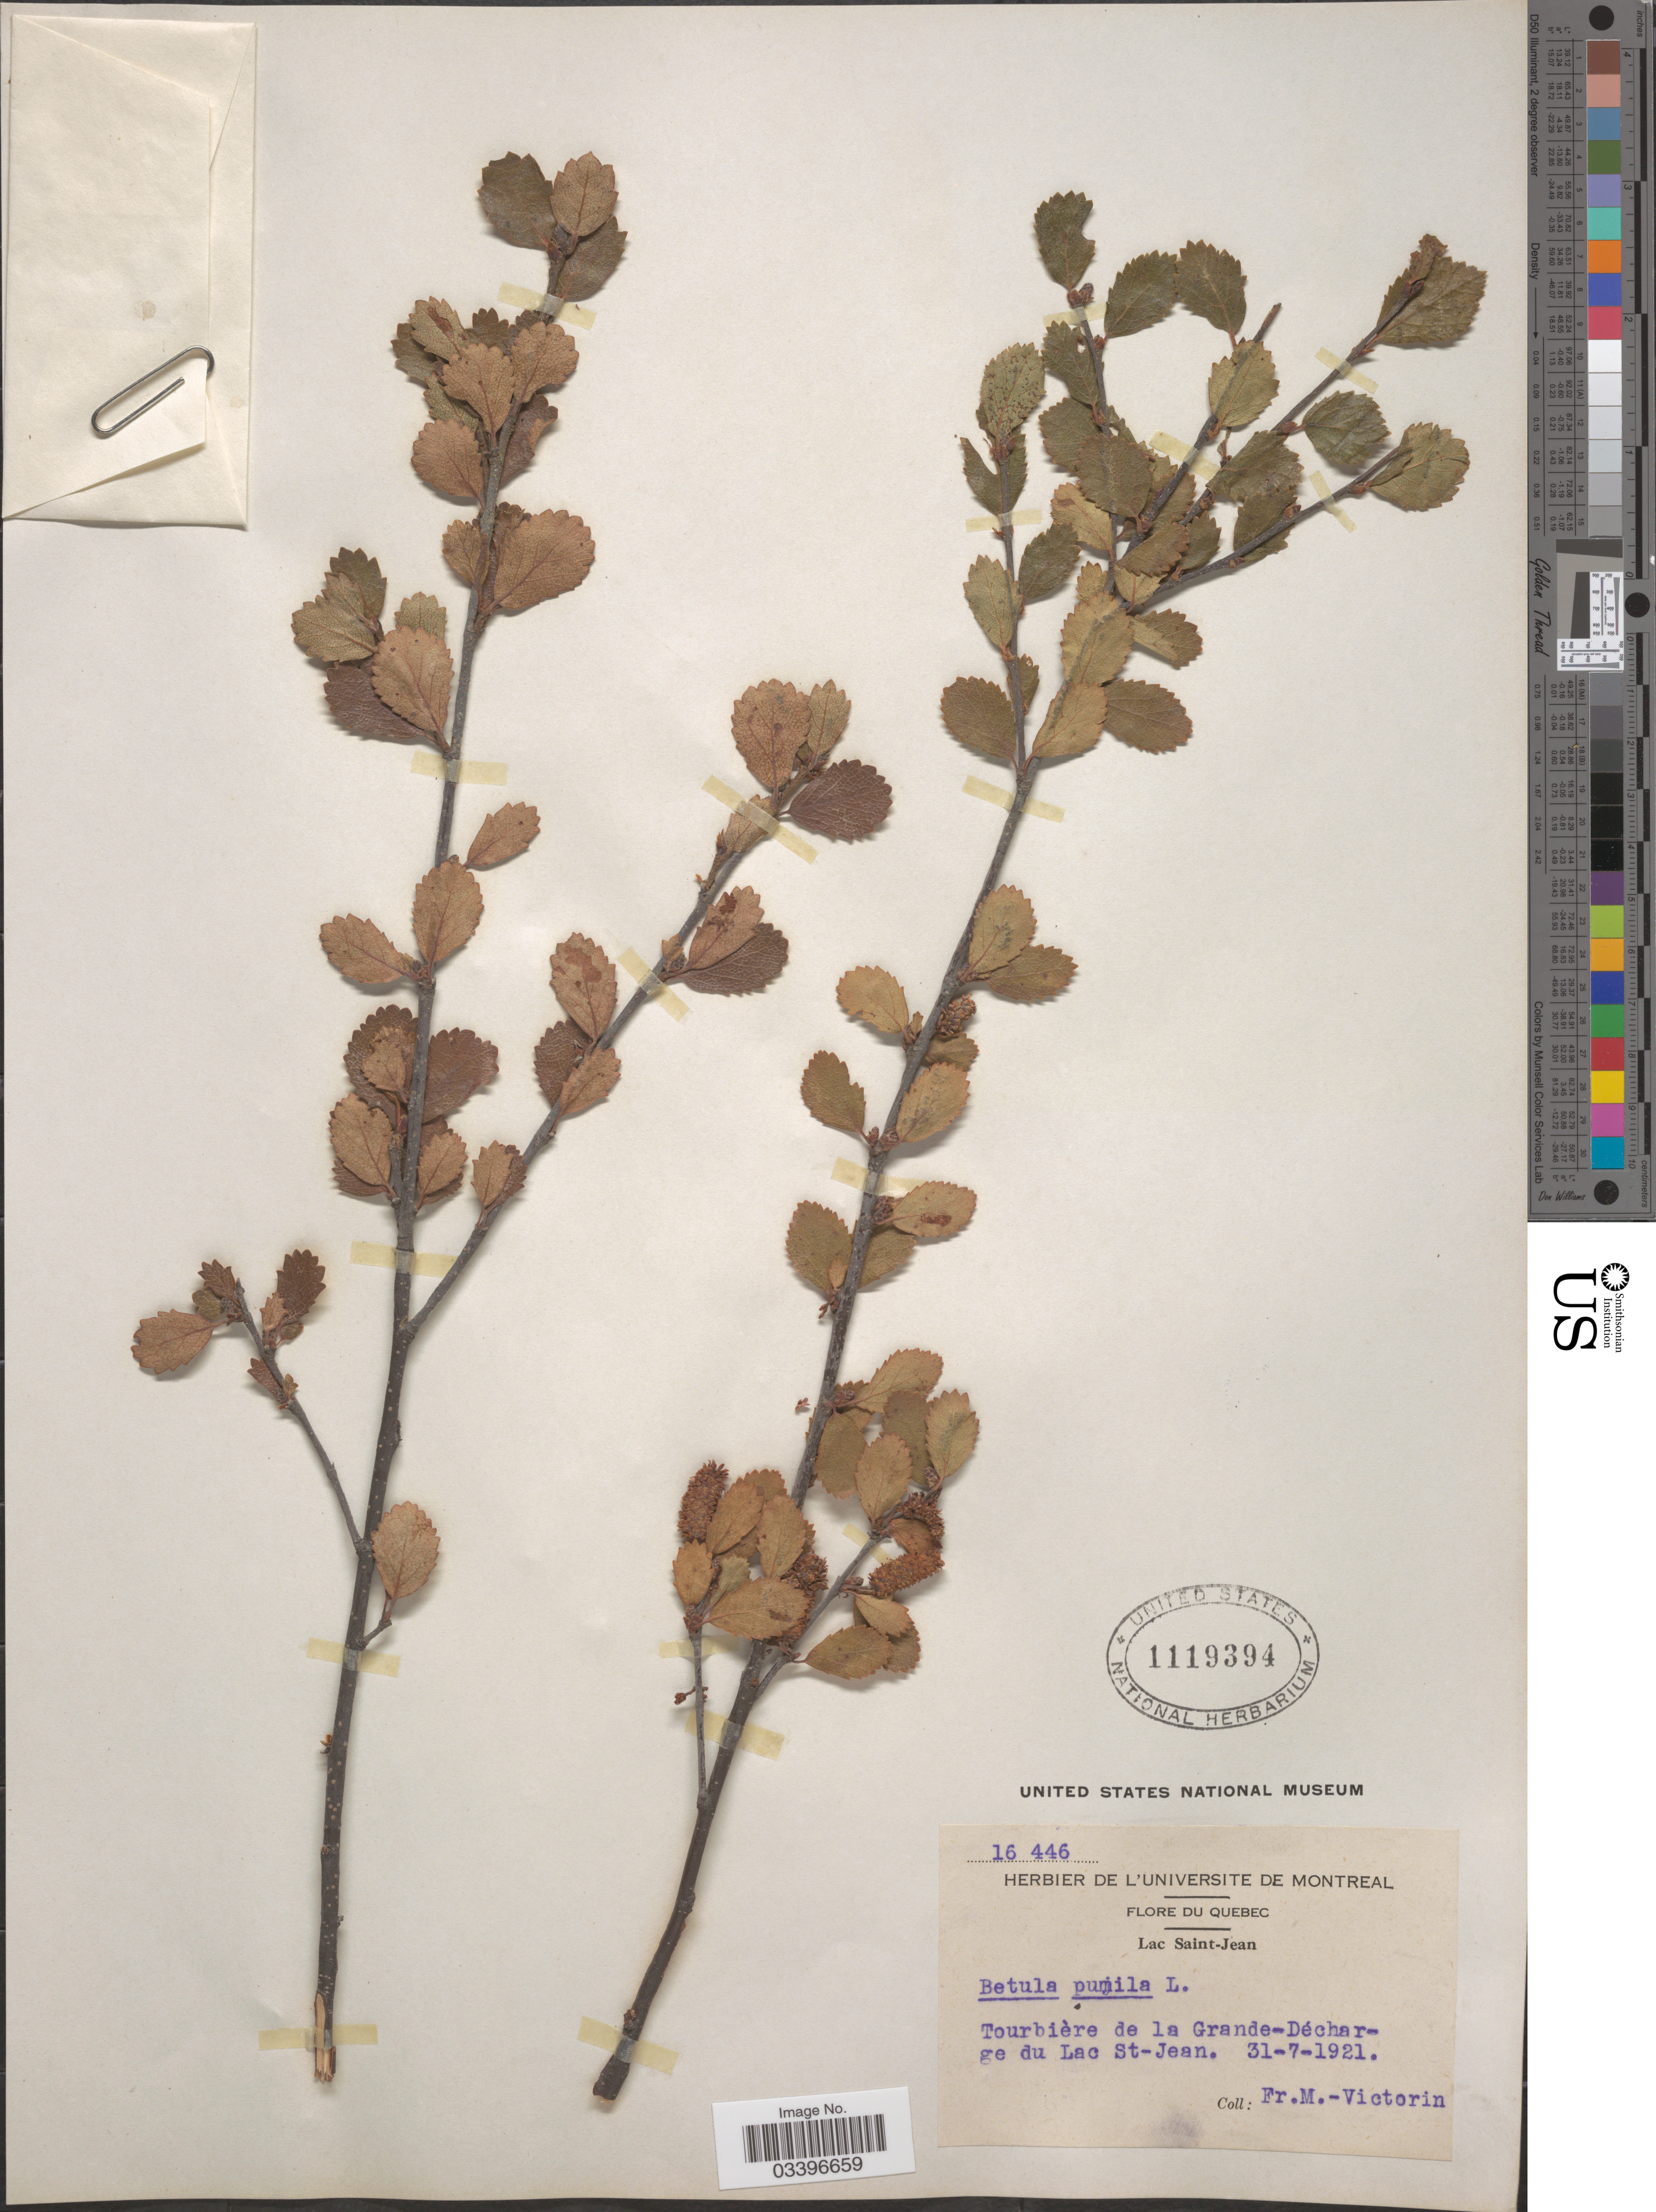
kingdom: Plantae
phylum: Tracheophyta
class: Magnoliopsida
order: Fagales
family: Betulaceae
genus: Betula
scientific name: Betula pumila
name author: L.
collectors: Fr. Marie-Victorin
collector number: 16446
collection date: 1921-07-31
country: Canada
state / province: Quebec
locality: Lac Saint-Jean. Tourbière de la Grande-Décharge du Lac St-Jean.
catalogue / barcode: US 1119394